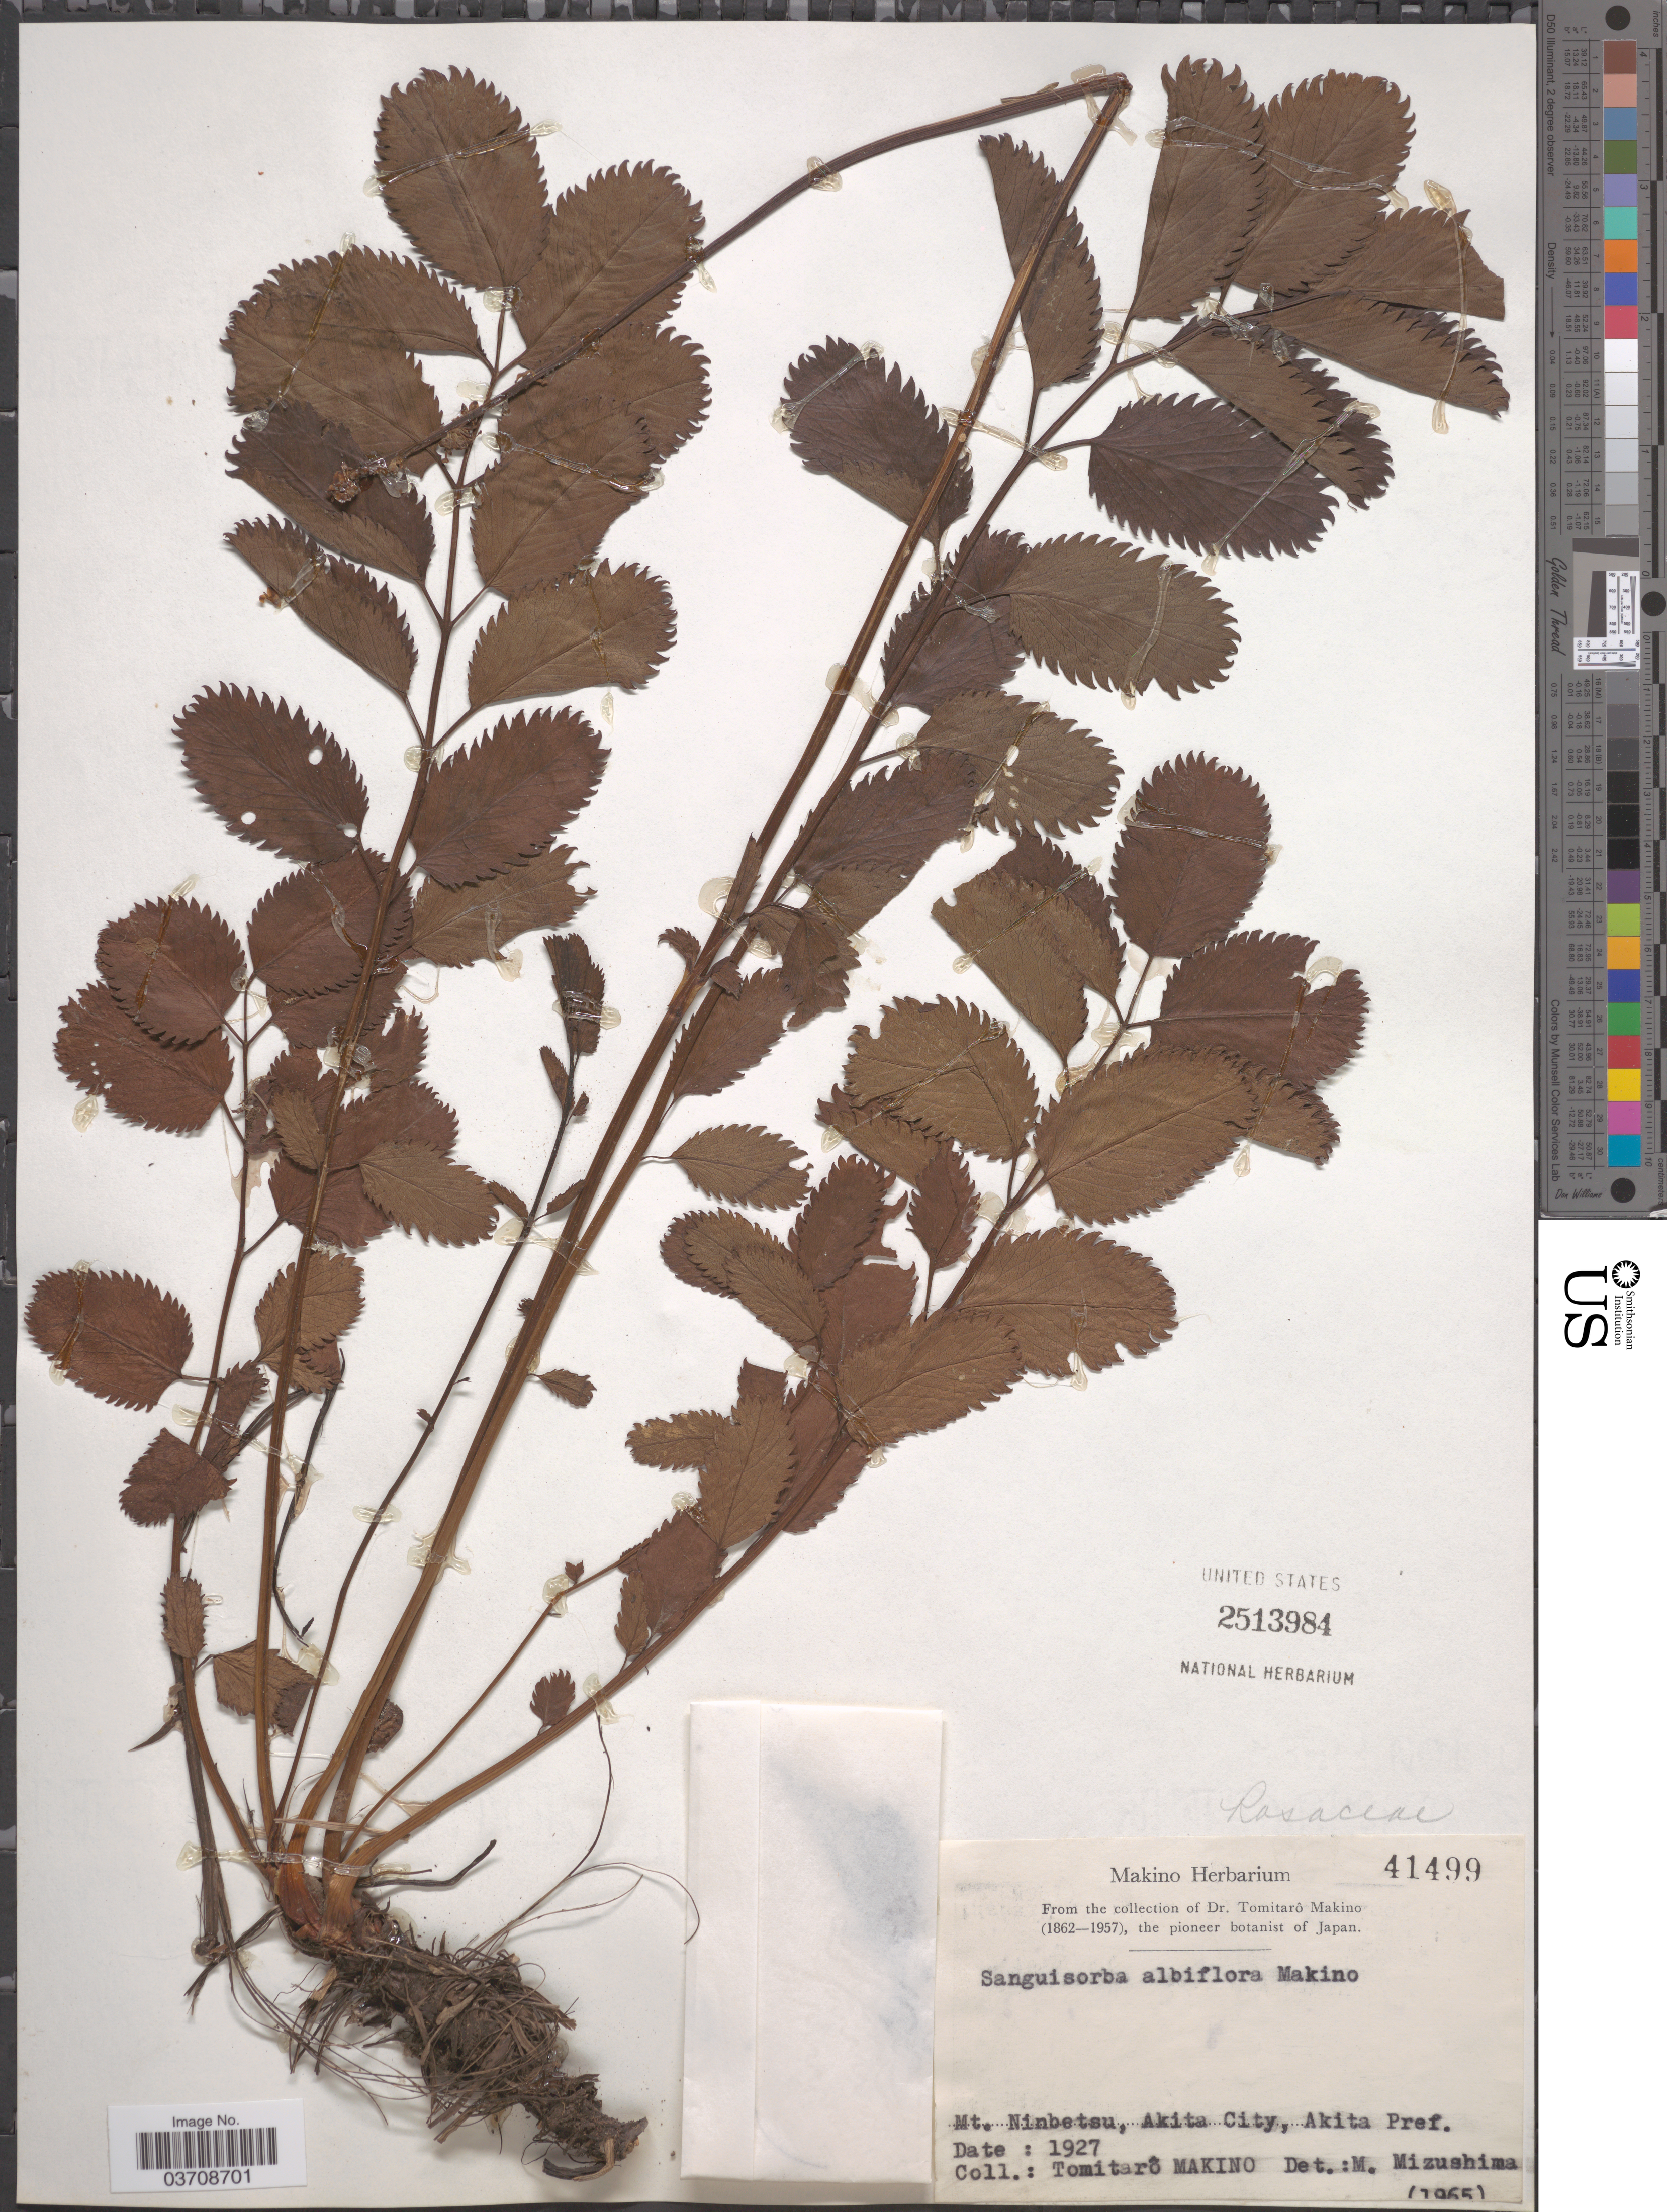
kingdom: Plantae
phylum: Tracheophyta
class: Magnoliopsida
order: Rosales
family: Rosaceae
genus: Sanguisorba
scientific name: Sanguisorba albiflora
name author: (Makino) Makino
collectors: T. Makino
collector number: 41499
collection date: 1927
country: Japan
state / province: Akita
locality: Mt. Ninbetsu, Akita City, Akita Pref.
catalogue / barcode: US 2513984